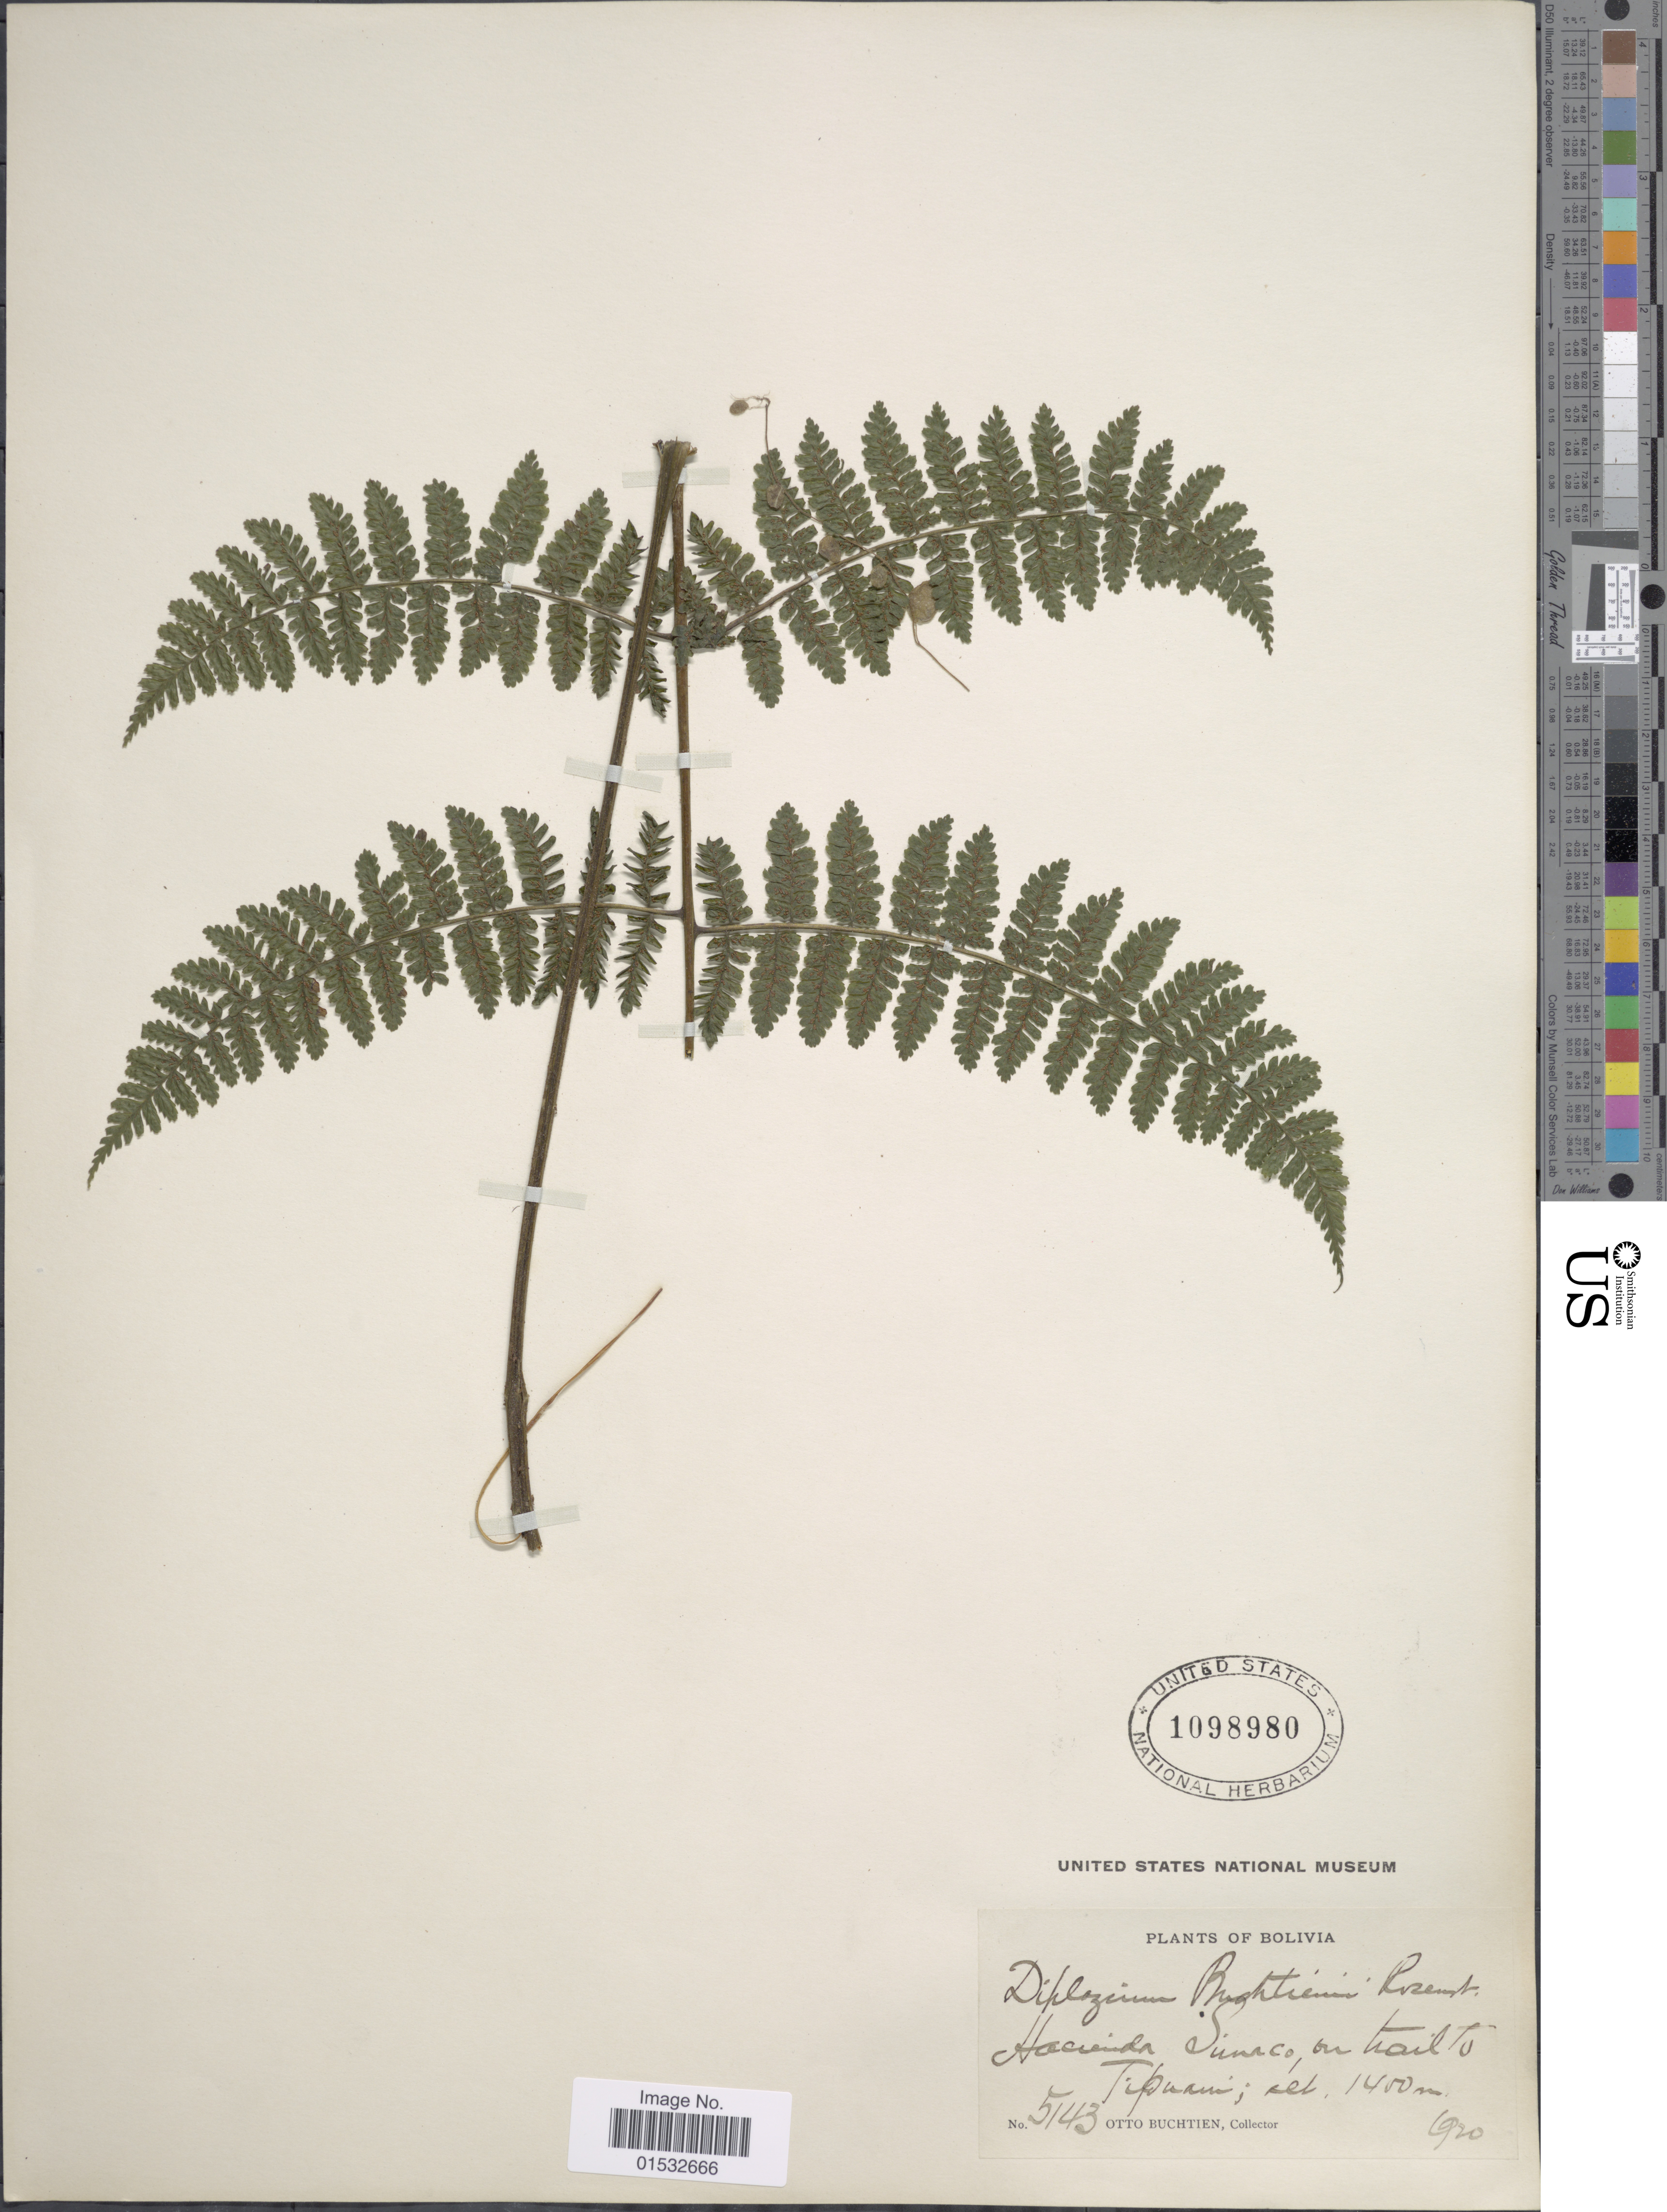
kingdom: Plantae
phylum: Tracheophyta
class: Polypodiopsida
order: Polypodiales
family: Athyriaceae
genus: Diplazium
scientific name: Diplazium buchtienii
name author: Rosenst.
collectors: O. Buchtien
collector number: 5143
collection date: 1920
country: Bolivia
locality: Hacienda Simaco, on trail to Tipuani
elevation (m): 1400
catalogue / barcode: US 1098980